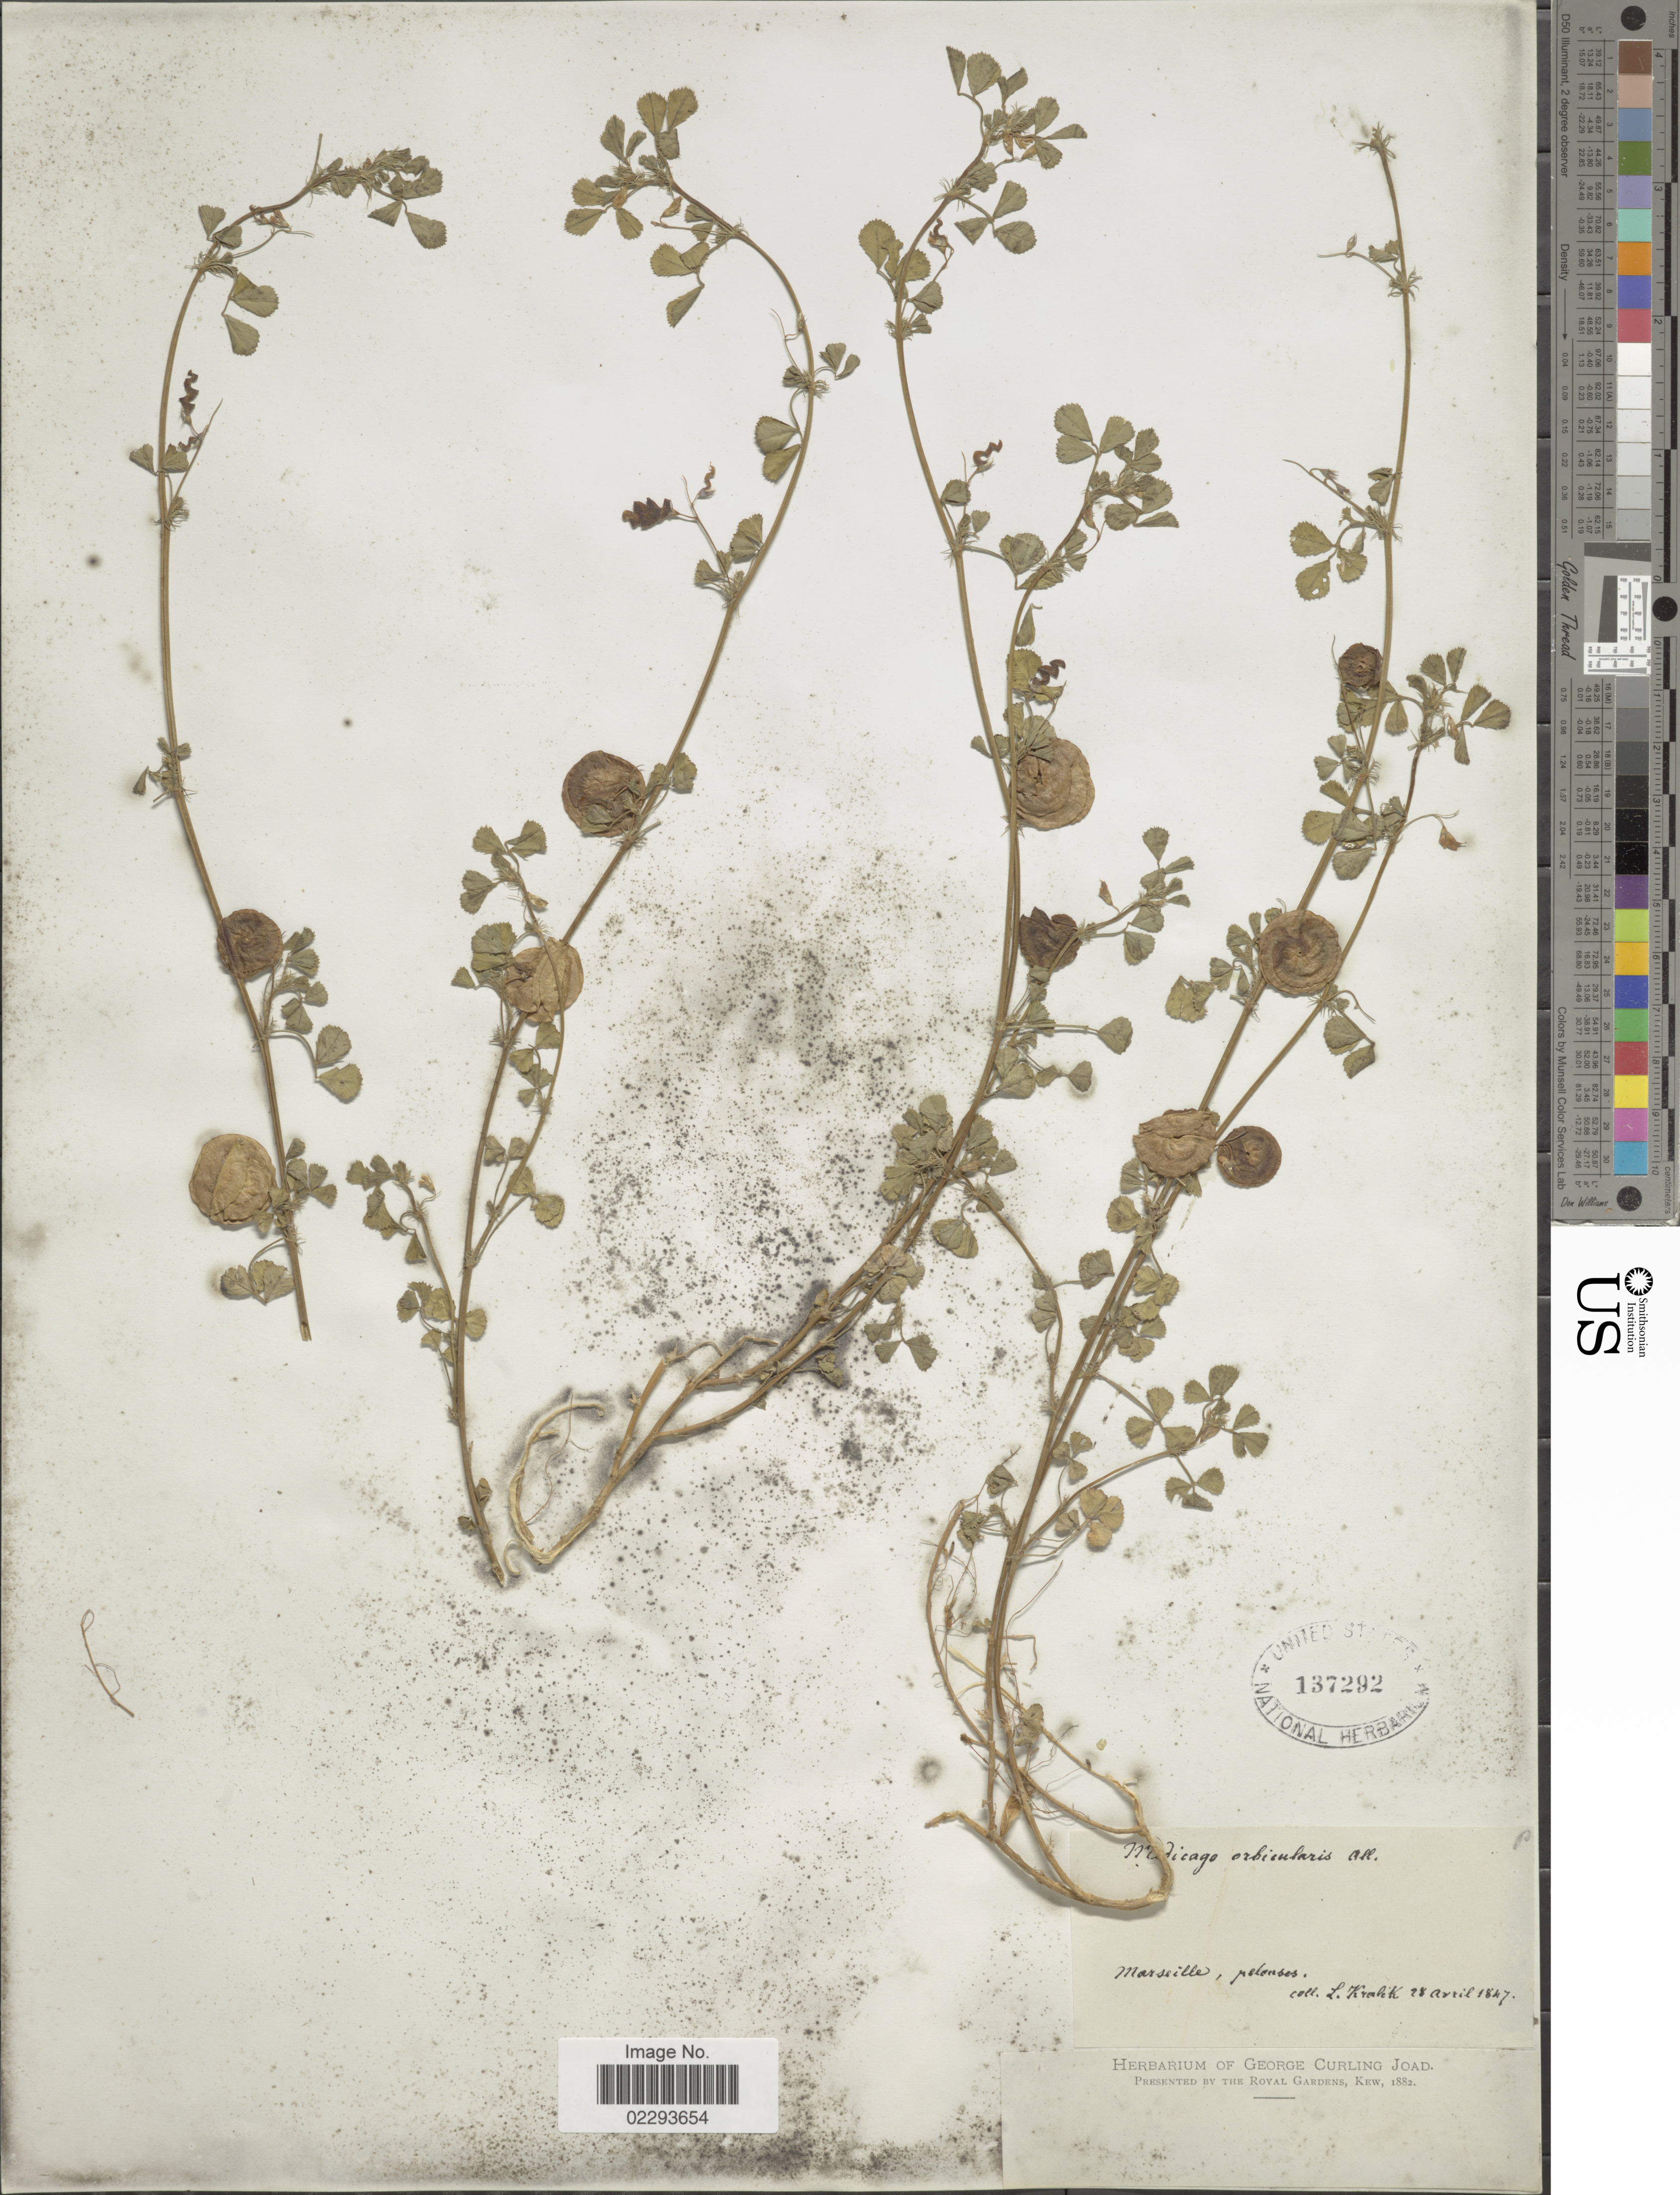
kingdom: Plantae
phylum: Tracheophyta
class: Magnoliopsida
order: Fabales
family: Fabaceae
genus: Medicago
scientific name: Medicago orbicularis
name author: (L.) Bartal.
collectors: L. Kralik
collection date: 1847-04-28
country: France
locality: Marseille, pelouses.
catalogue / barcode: US 137292